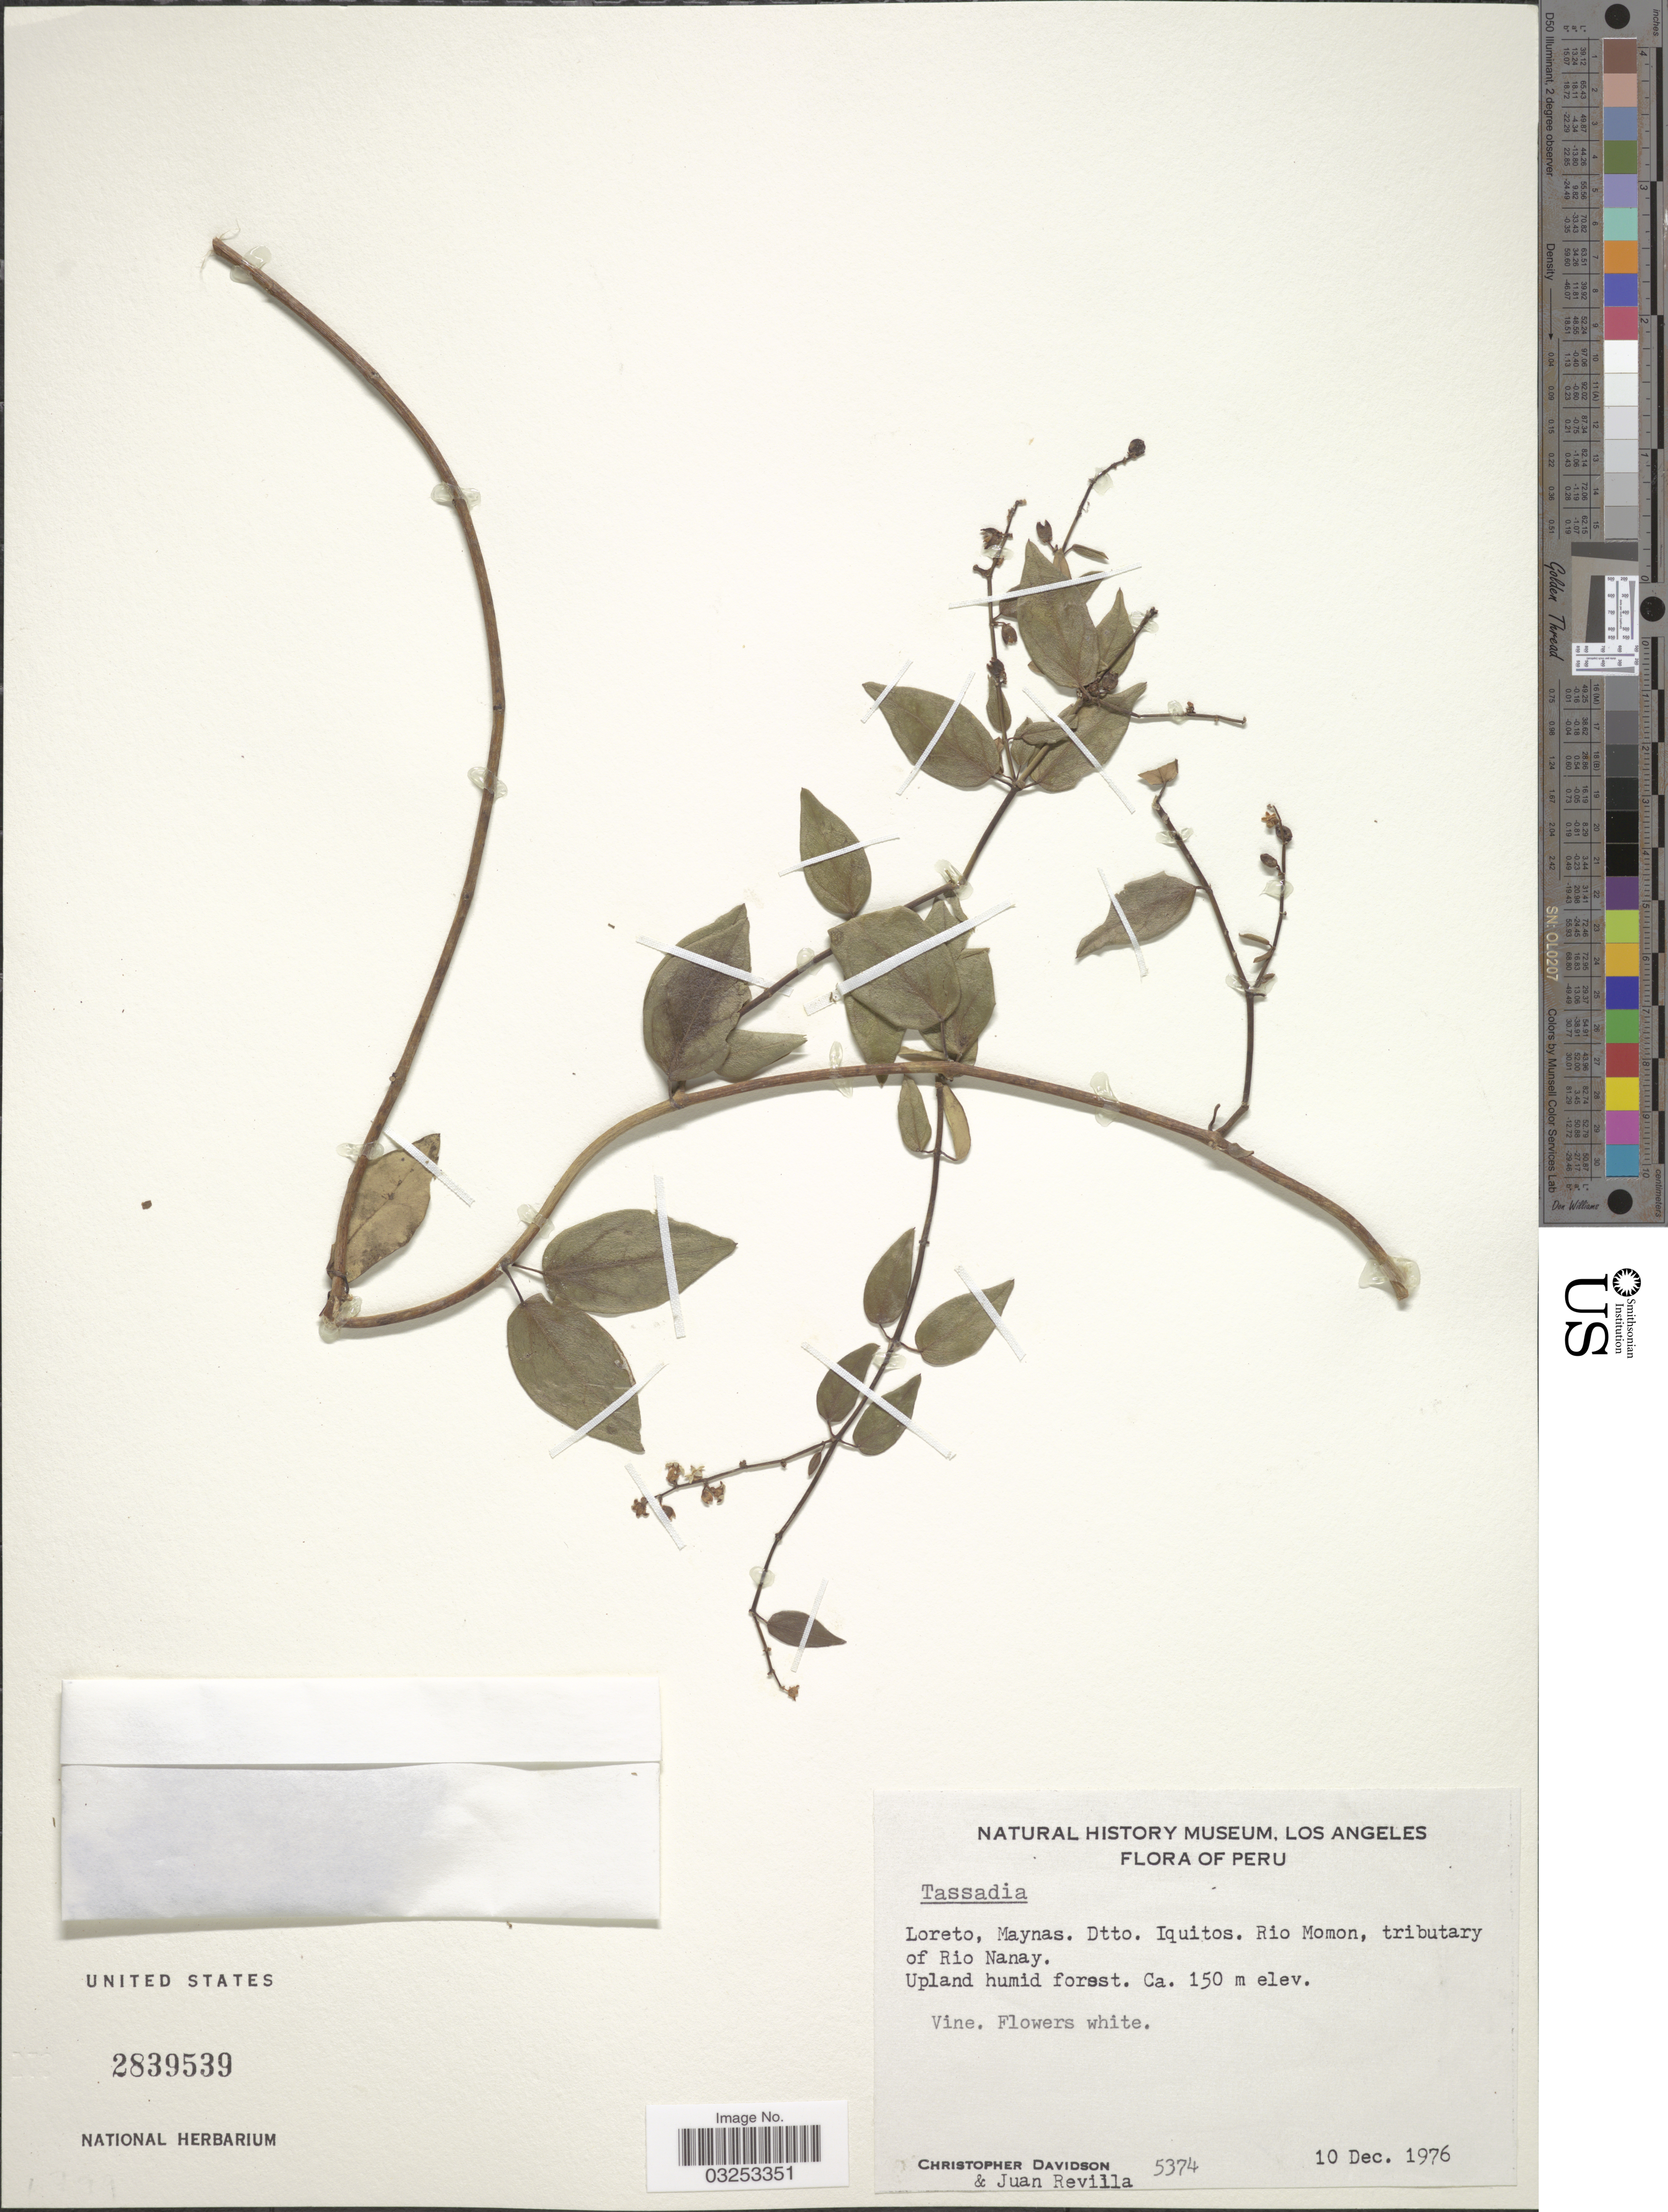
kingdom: Plantae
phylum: Tracheophyta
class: Magnoliopsida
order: Gentianales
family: Apocynaceae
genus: Tassadia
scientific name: Tassadia sp.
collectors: C. Davidson & J. Revilla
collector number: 5374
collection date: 1976-12-10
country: Peru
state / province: Loreto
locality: Maynas. Dtto. Iquitos. Rio Momon, tributary of Rio Nanay.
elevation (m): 150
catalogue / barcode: US 2839539